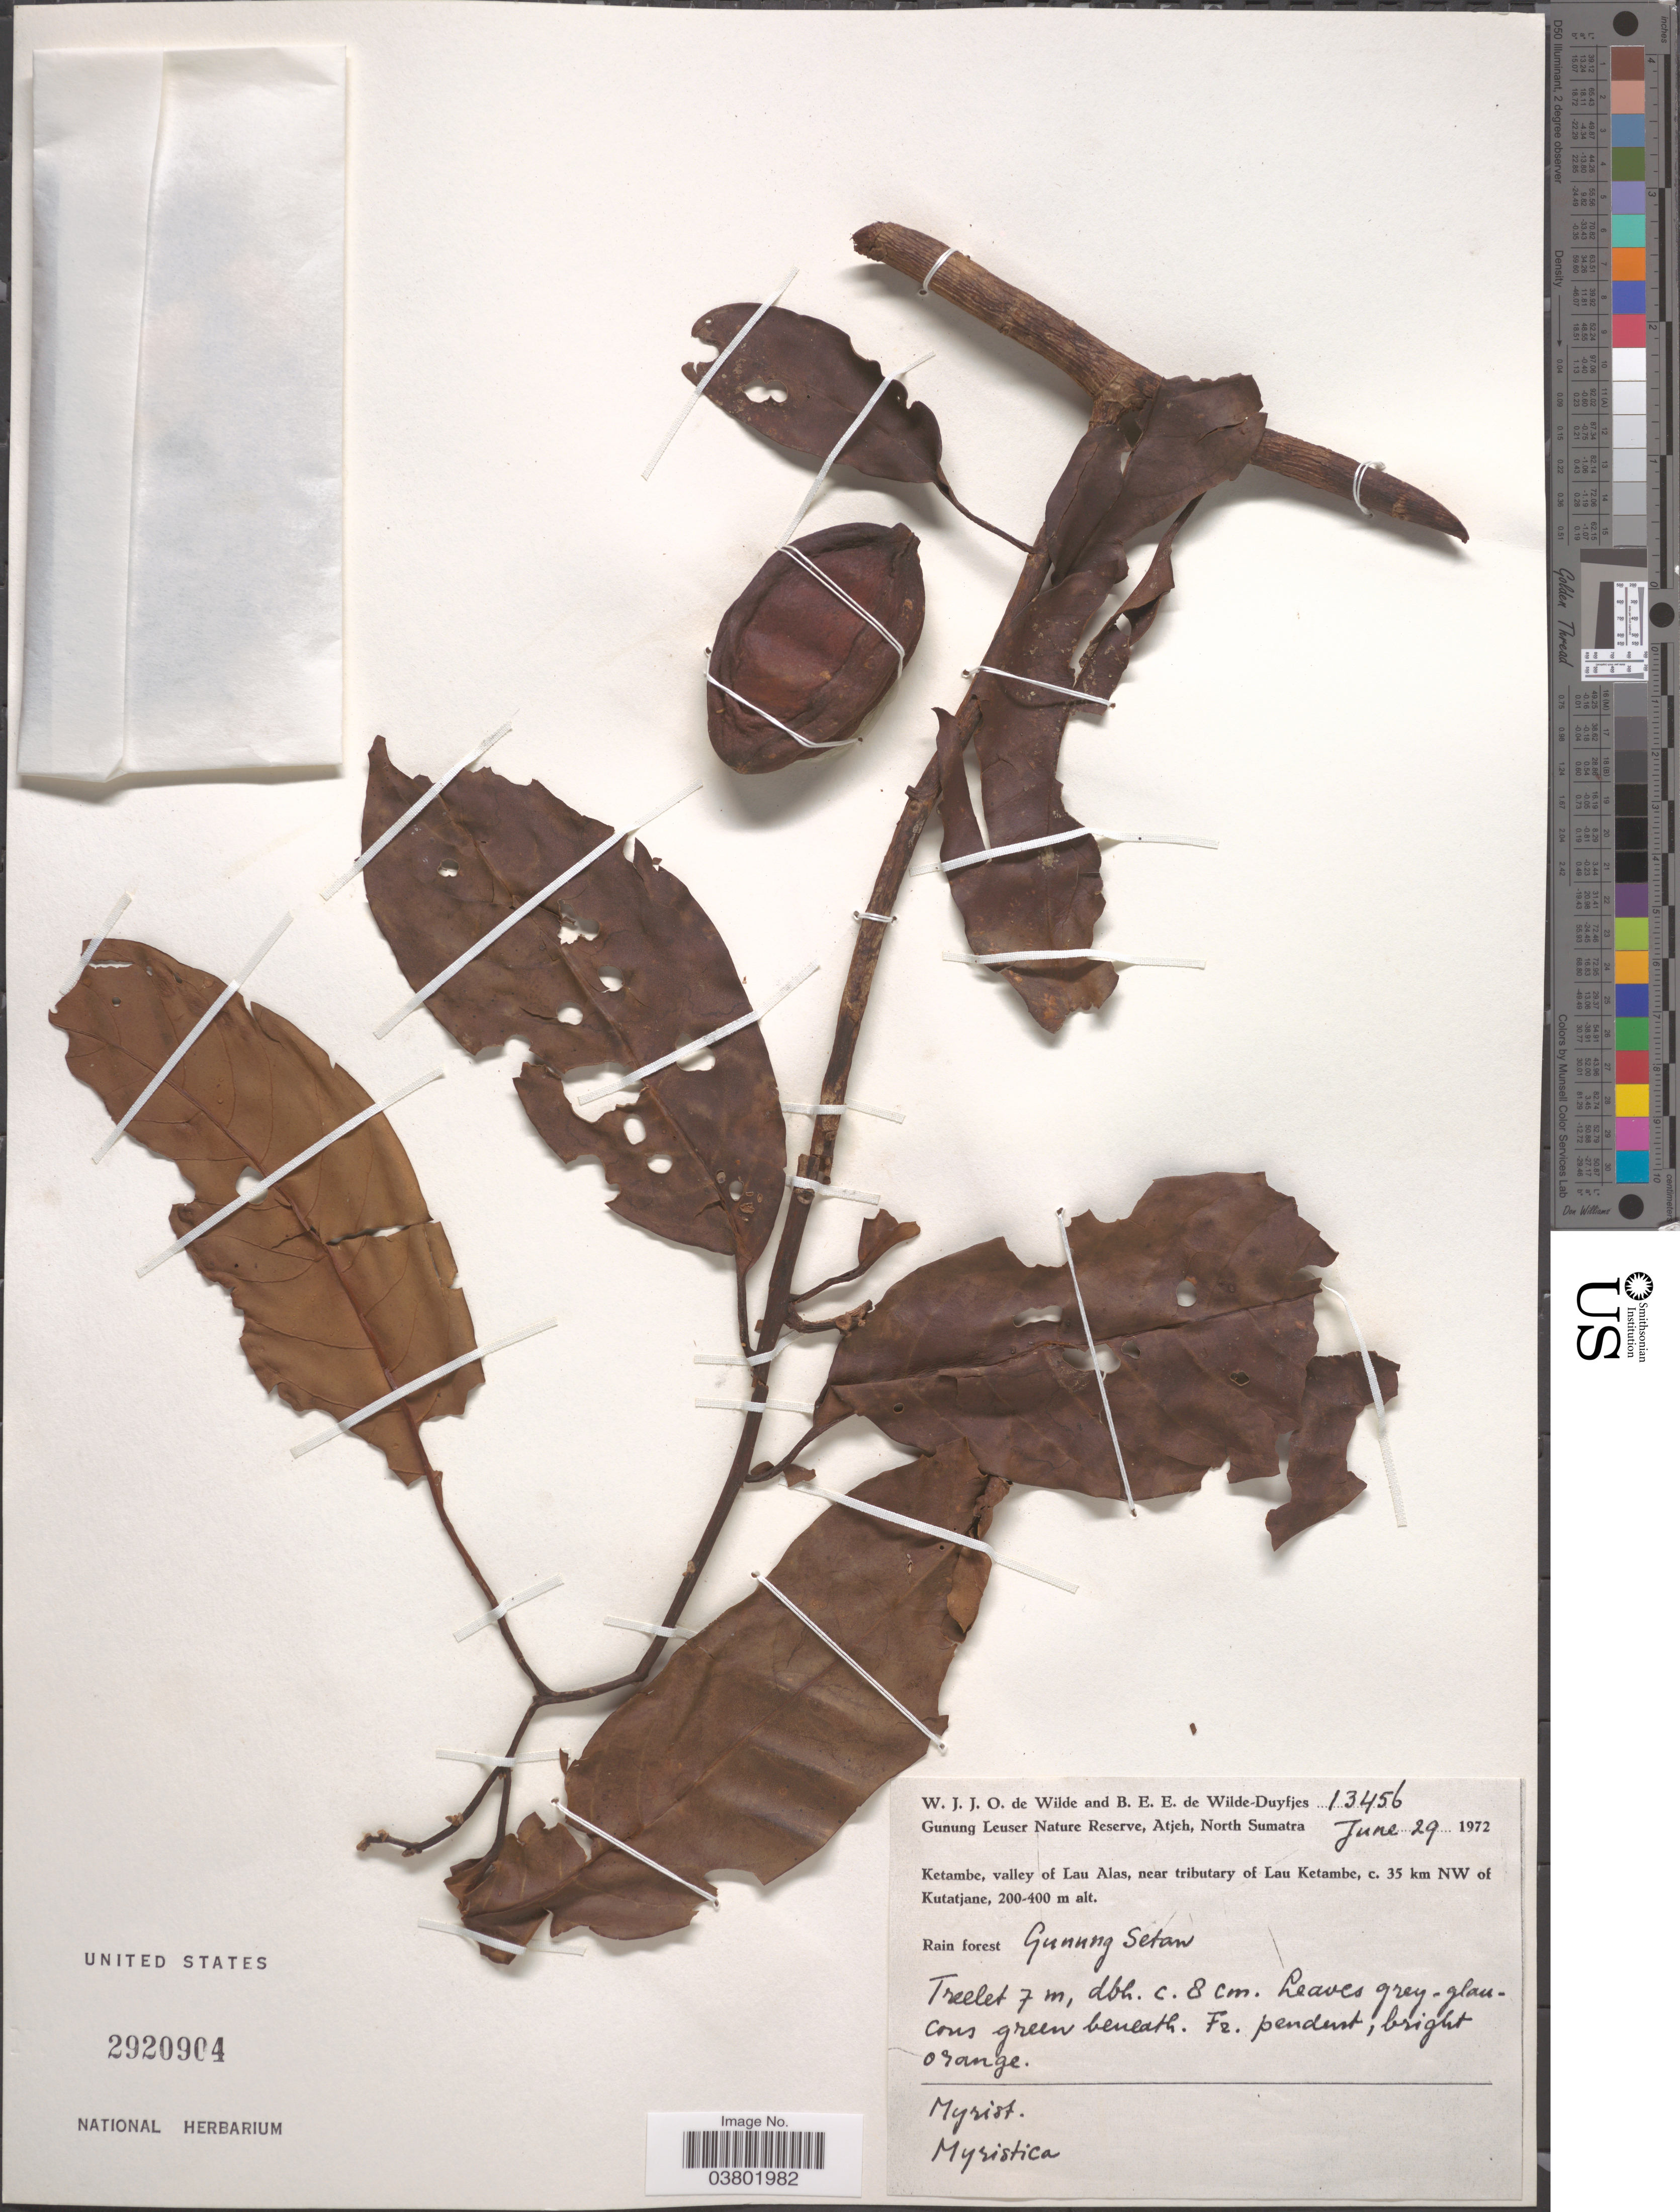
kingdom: Plantae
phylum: Tracheophyta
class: Magnoliopsida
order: Magnoliales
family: Myristicaceae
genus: Myristica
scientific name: Myristica sp.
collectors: W. J. de Wilde & B. E. de Wilde-Duyfjes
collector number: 13456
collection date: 1972-06-29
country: Indonesia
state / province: Sumatra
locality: Gunung Leuser Nature Reserve, Atjeh, North Sumatra. Ketambe, valley of Lau Alas, near tributary of Lau Ketambe, c. 35 km NW of Kutatjane.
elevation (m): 200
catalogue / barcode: US 2920904